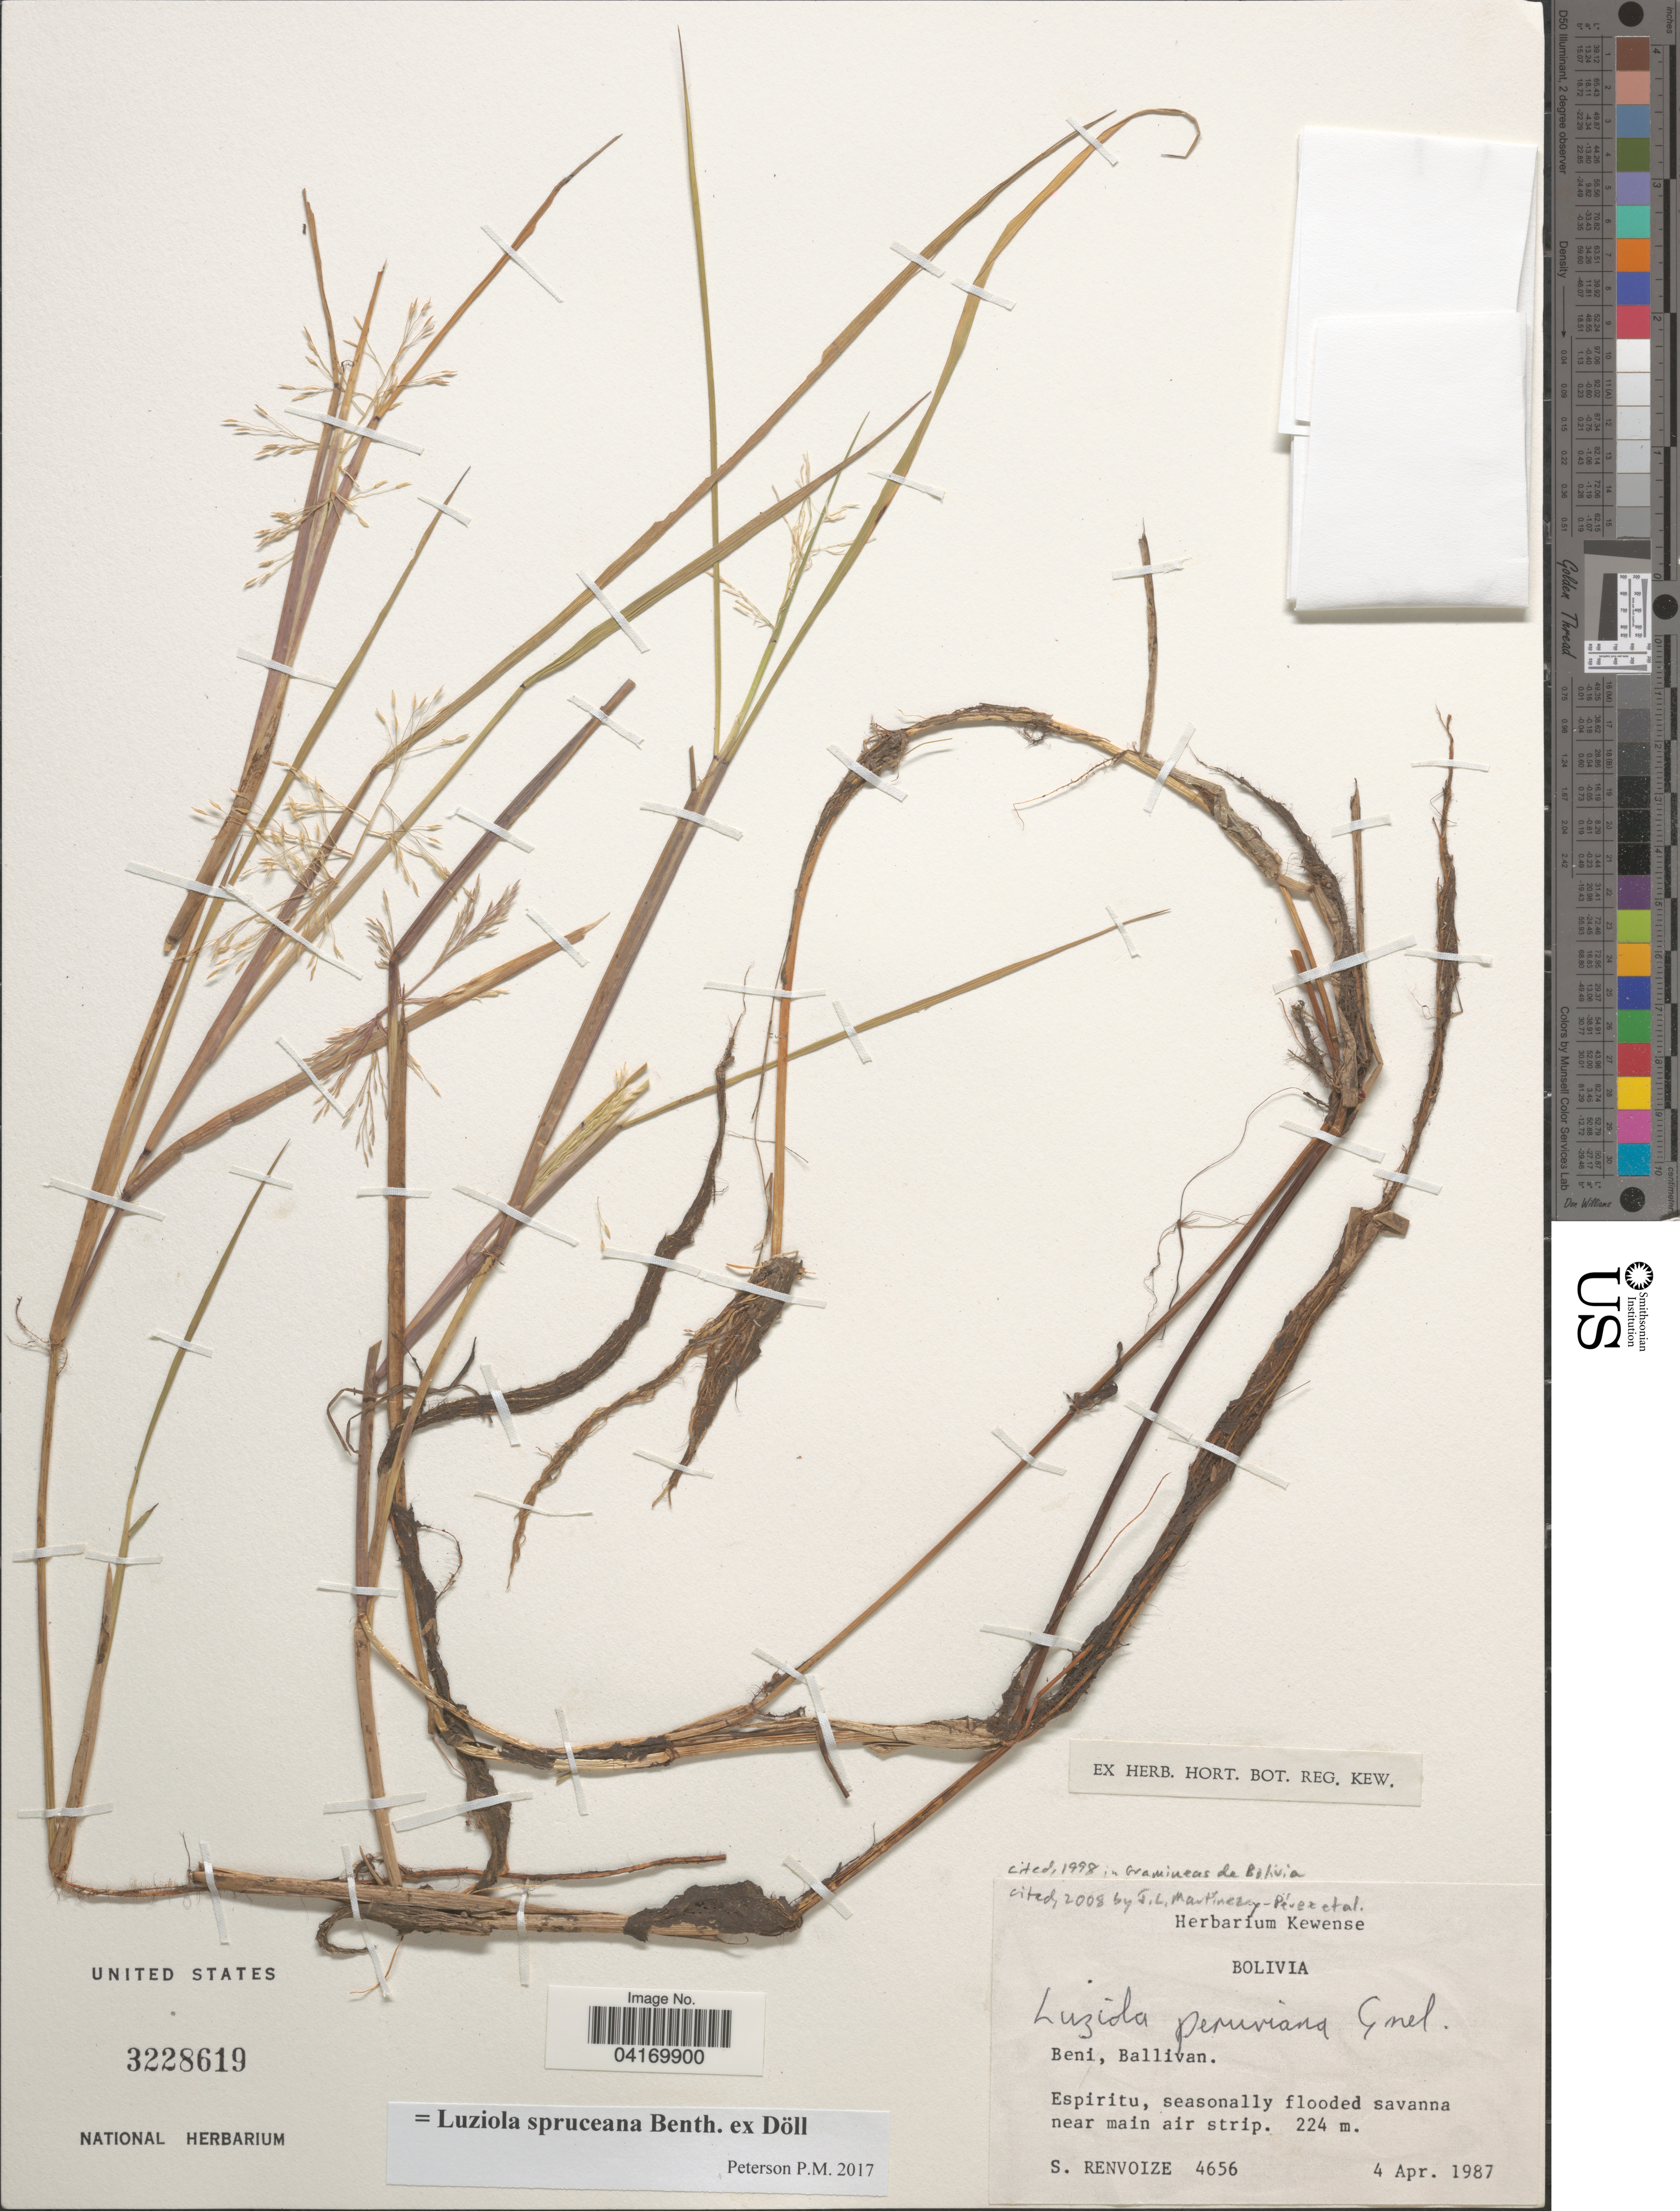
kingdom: Plantae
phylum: Tracheophyta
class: Liliopsida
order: Poales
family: Poaceae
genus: Luziola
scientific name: Luziola spruceana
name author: Benth. ex Döll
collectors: S. A. Renvoize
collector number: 4656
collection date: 1987-04-04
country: Bolivia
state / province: Beni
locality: Ballivan. Espiritu, seasonally flooded savanna near main air strip.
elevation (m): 224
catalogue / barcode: US 3228619